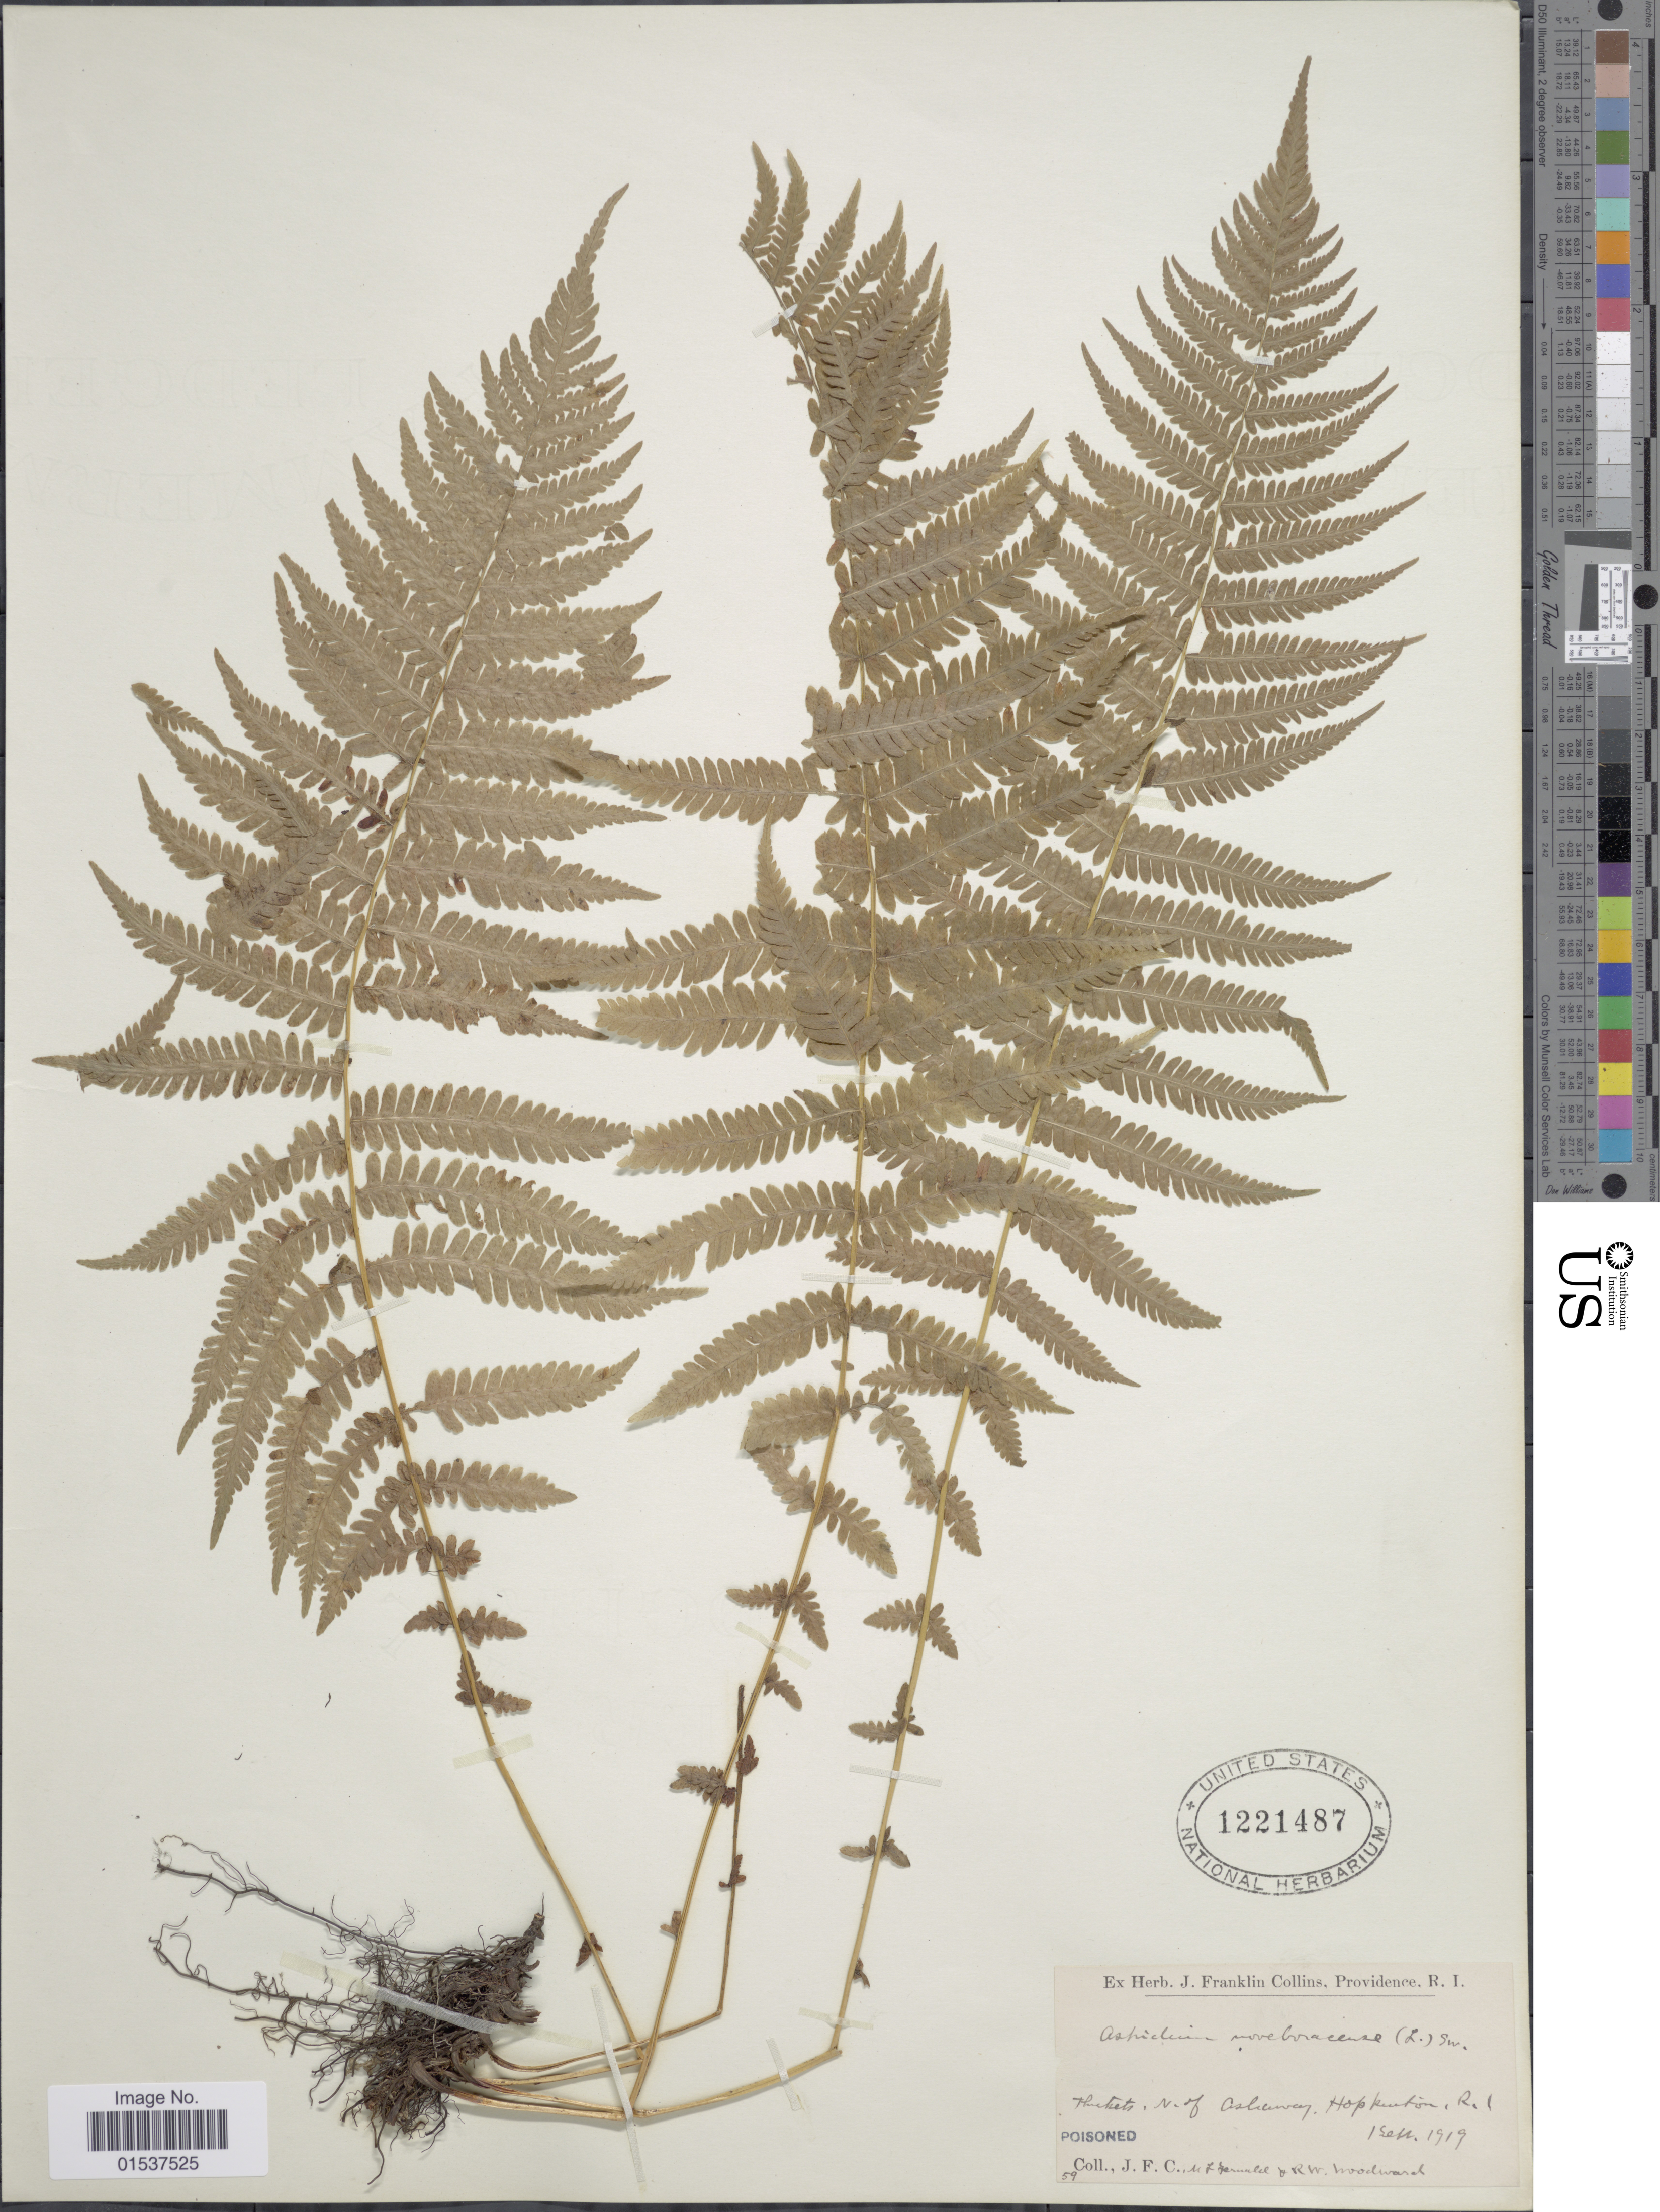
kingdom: Plantae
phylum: Tracheophyta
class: Polypodiopsida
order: Polypodiales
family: Thelypteridaceae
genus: Parathelypteris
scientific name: Parathelypteris noveboracensis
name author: (L.) Ching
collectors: J. Collins, M. L. Fernald & R. Woodward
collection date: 1919-09-01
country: United States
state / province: Rhode Island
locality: N. of Ashaway, Hoplenton, R.I.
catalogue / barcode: US 1221487